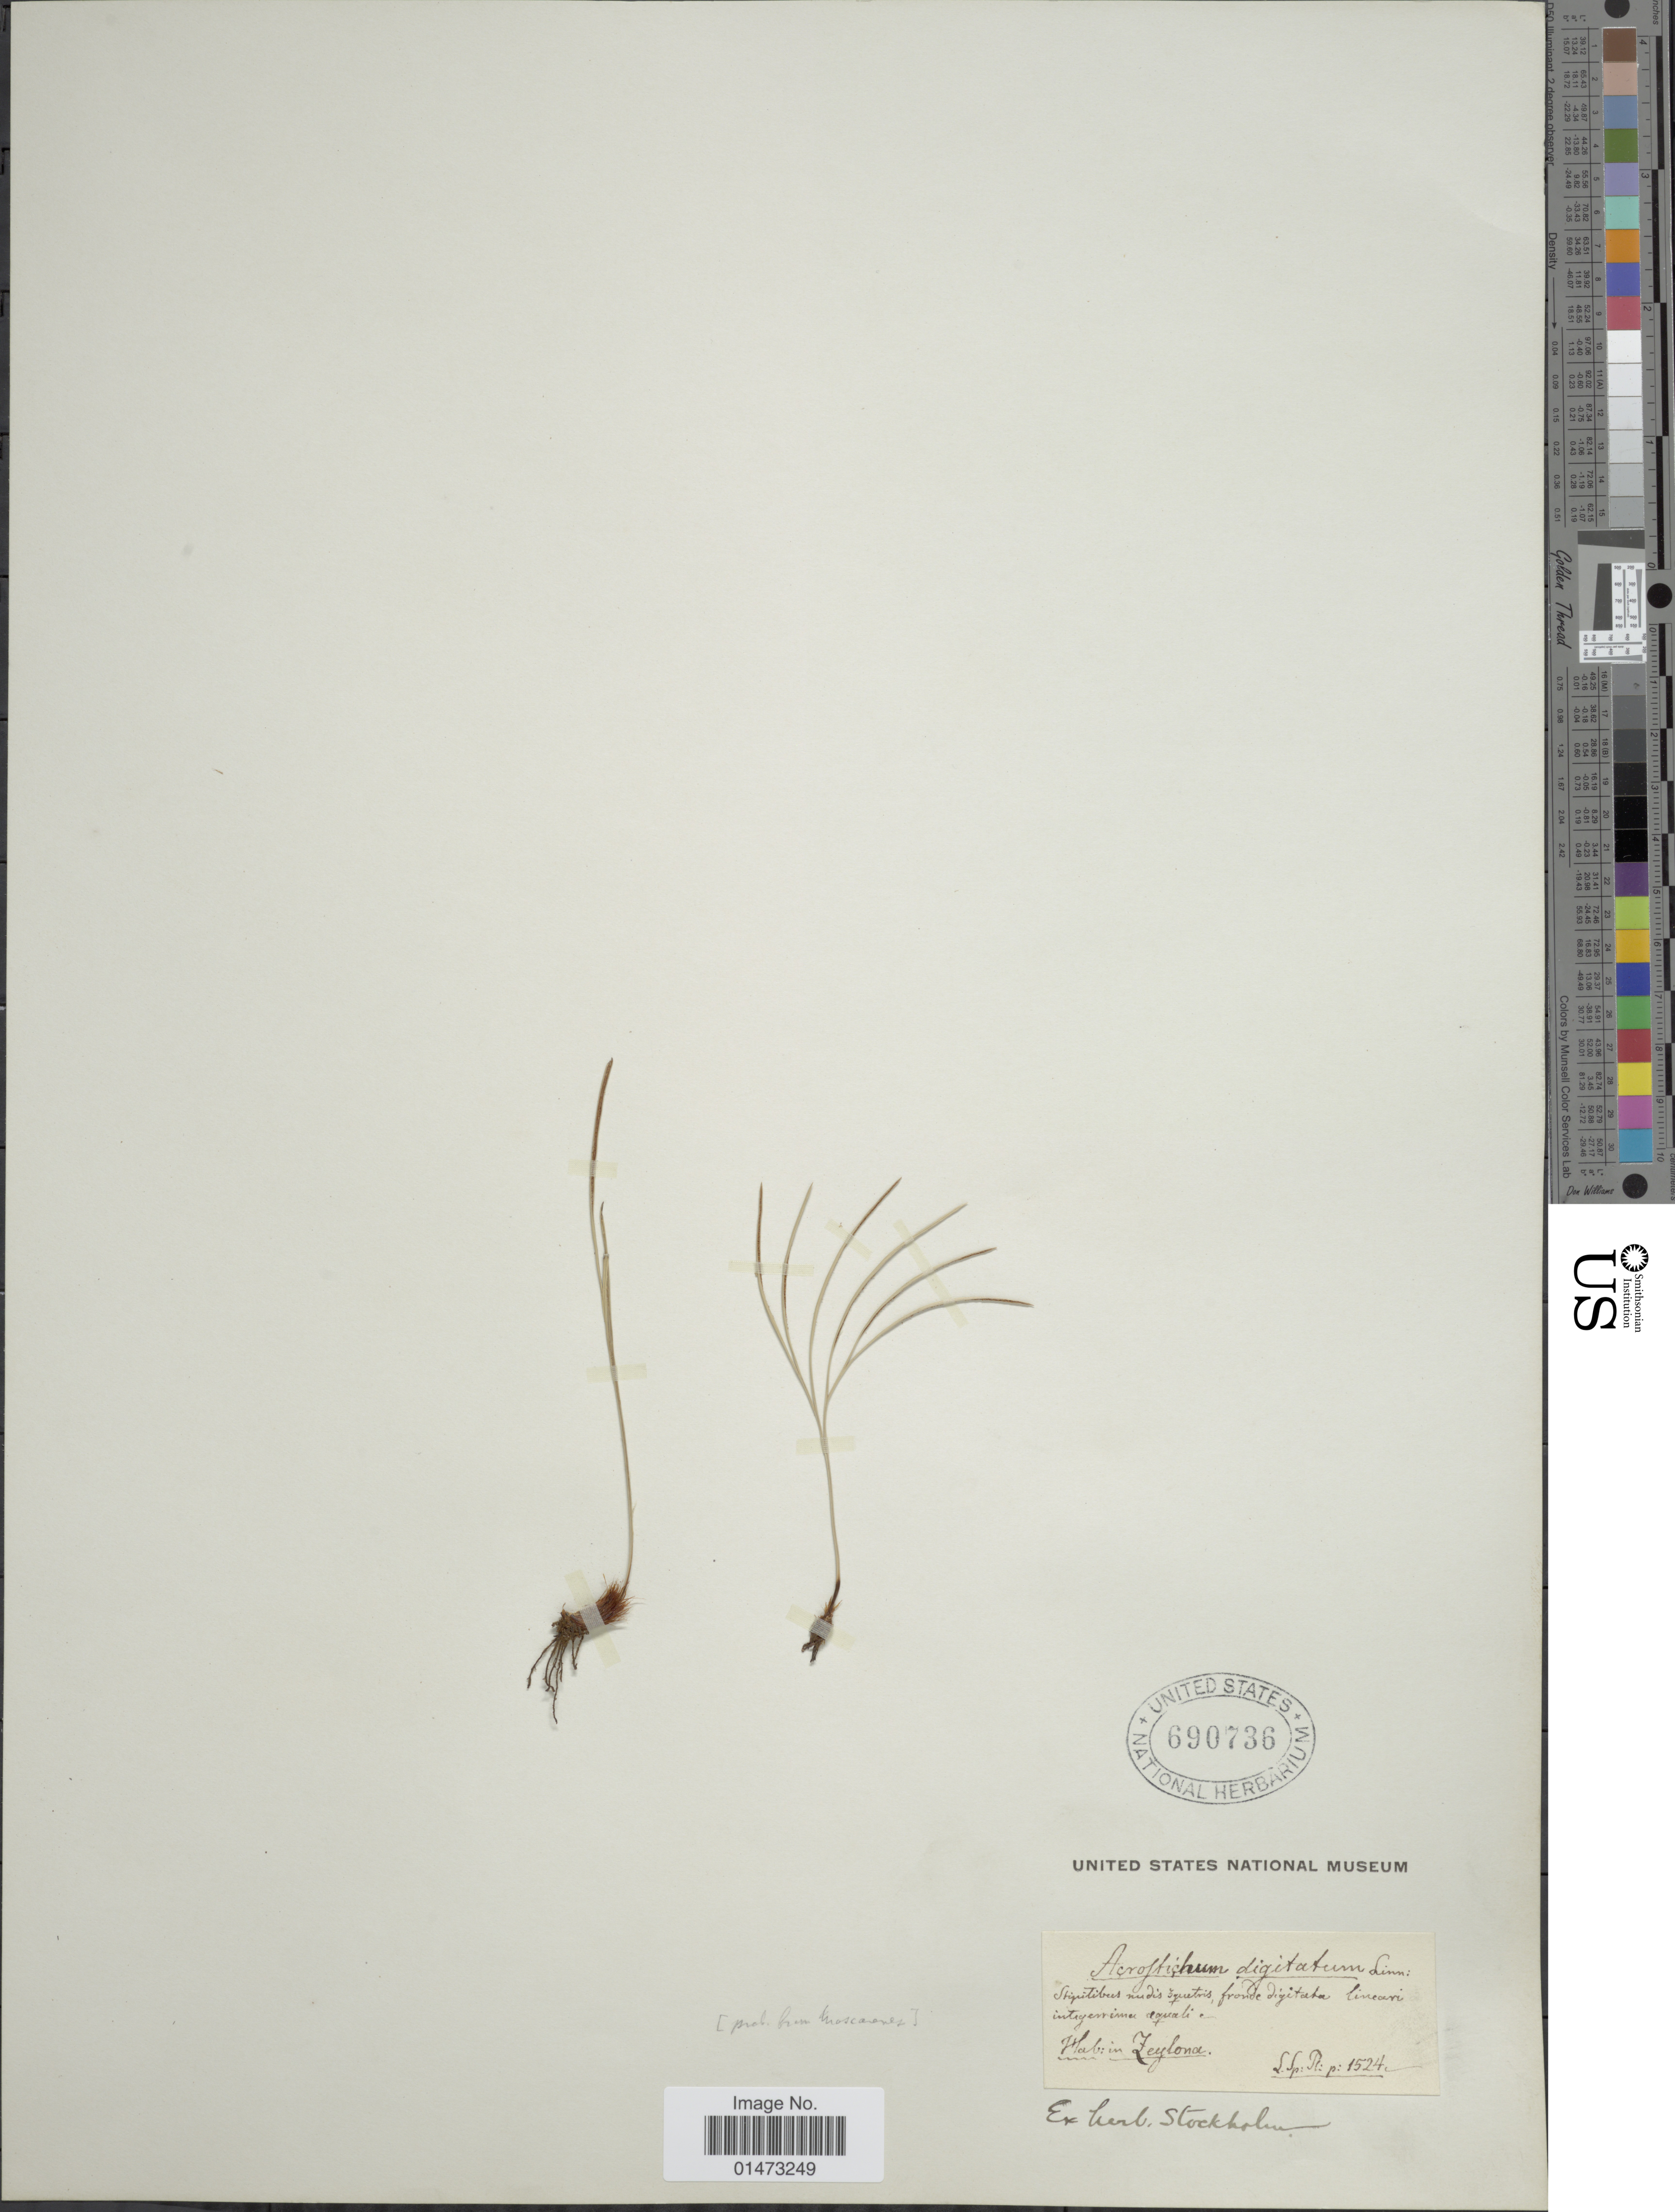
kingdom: Plantae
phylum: Tracheophyta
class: Polypodiopsida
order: Polypodiales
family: Pteridaceae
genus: Actiniopteris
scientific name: Actiniopteris australis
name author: (L. f.) Link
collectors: ex herb. Stockholm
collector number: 1524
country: Sri Lanka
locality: Zeylona. [interpreted]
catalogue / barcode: US 690736